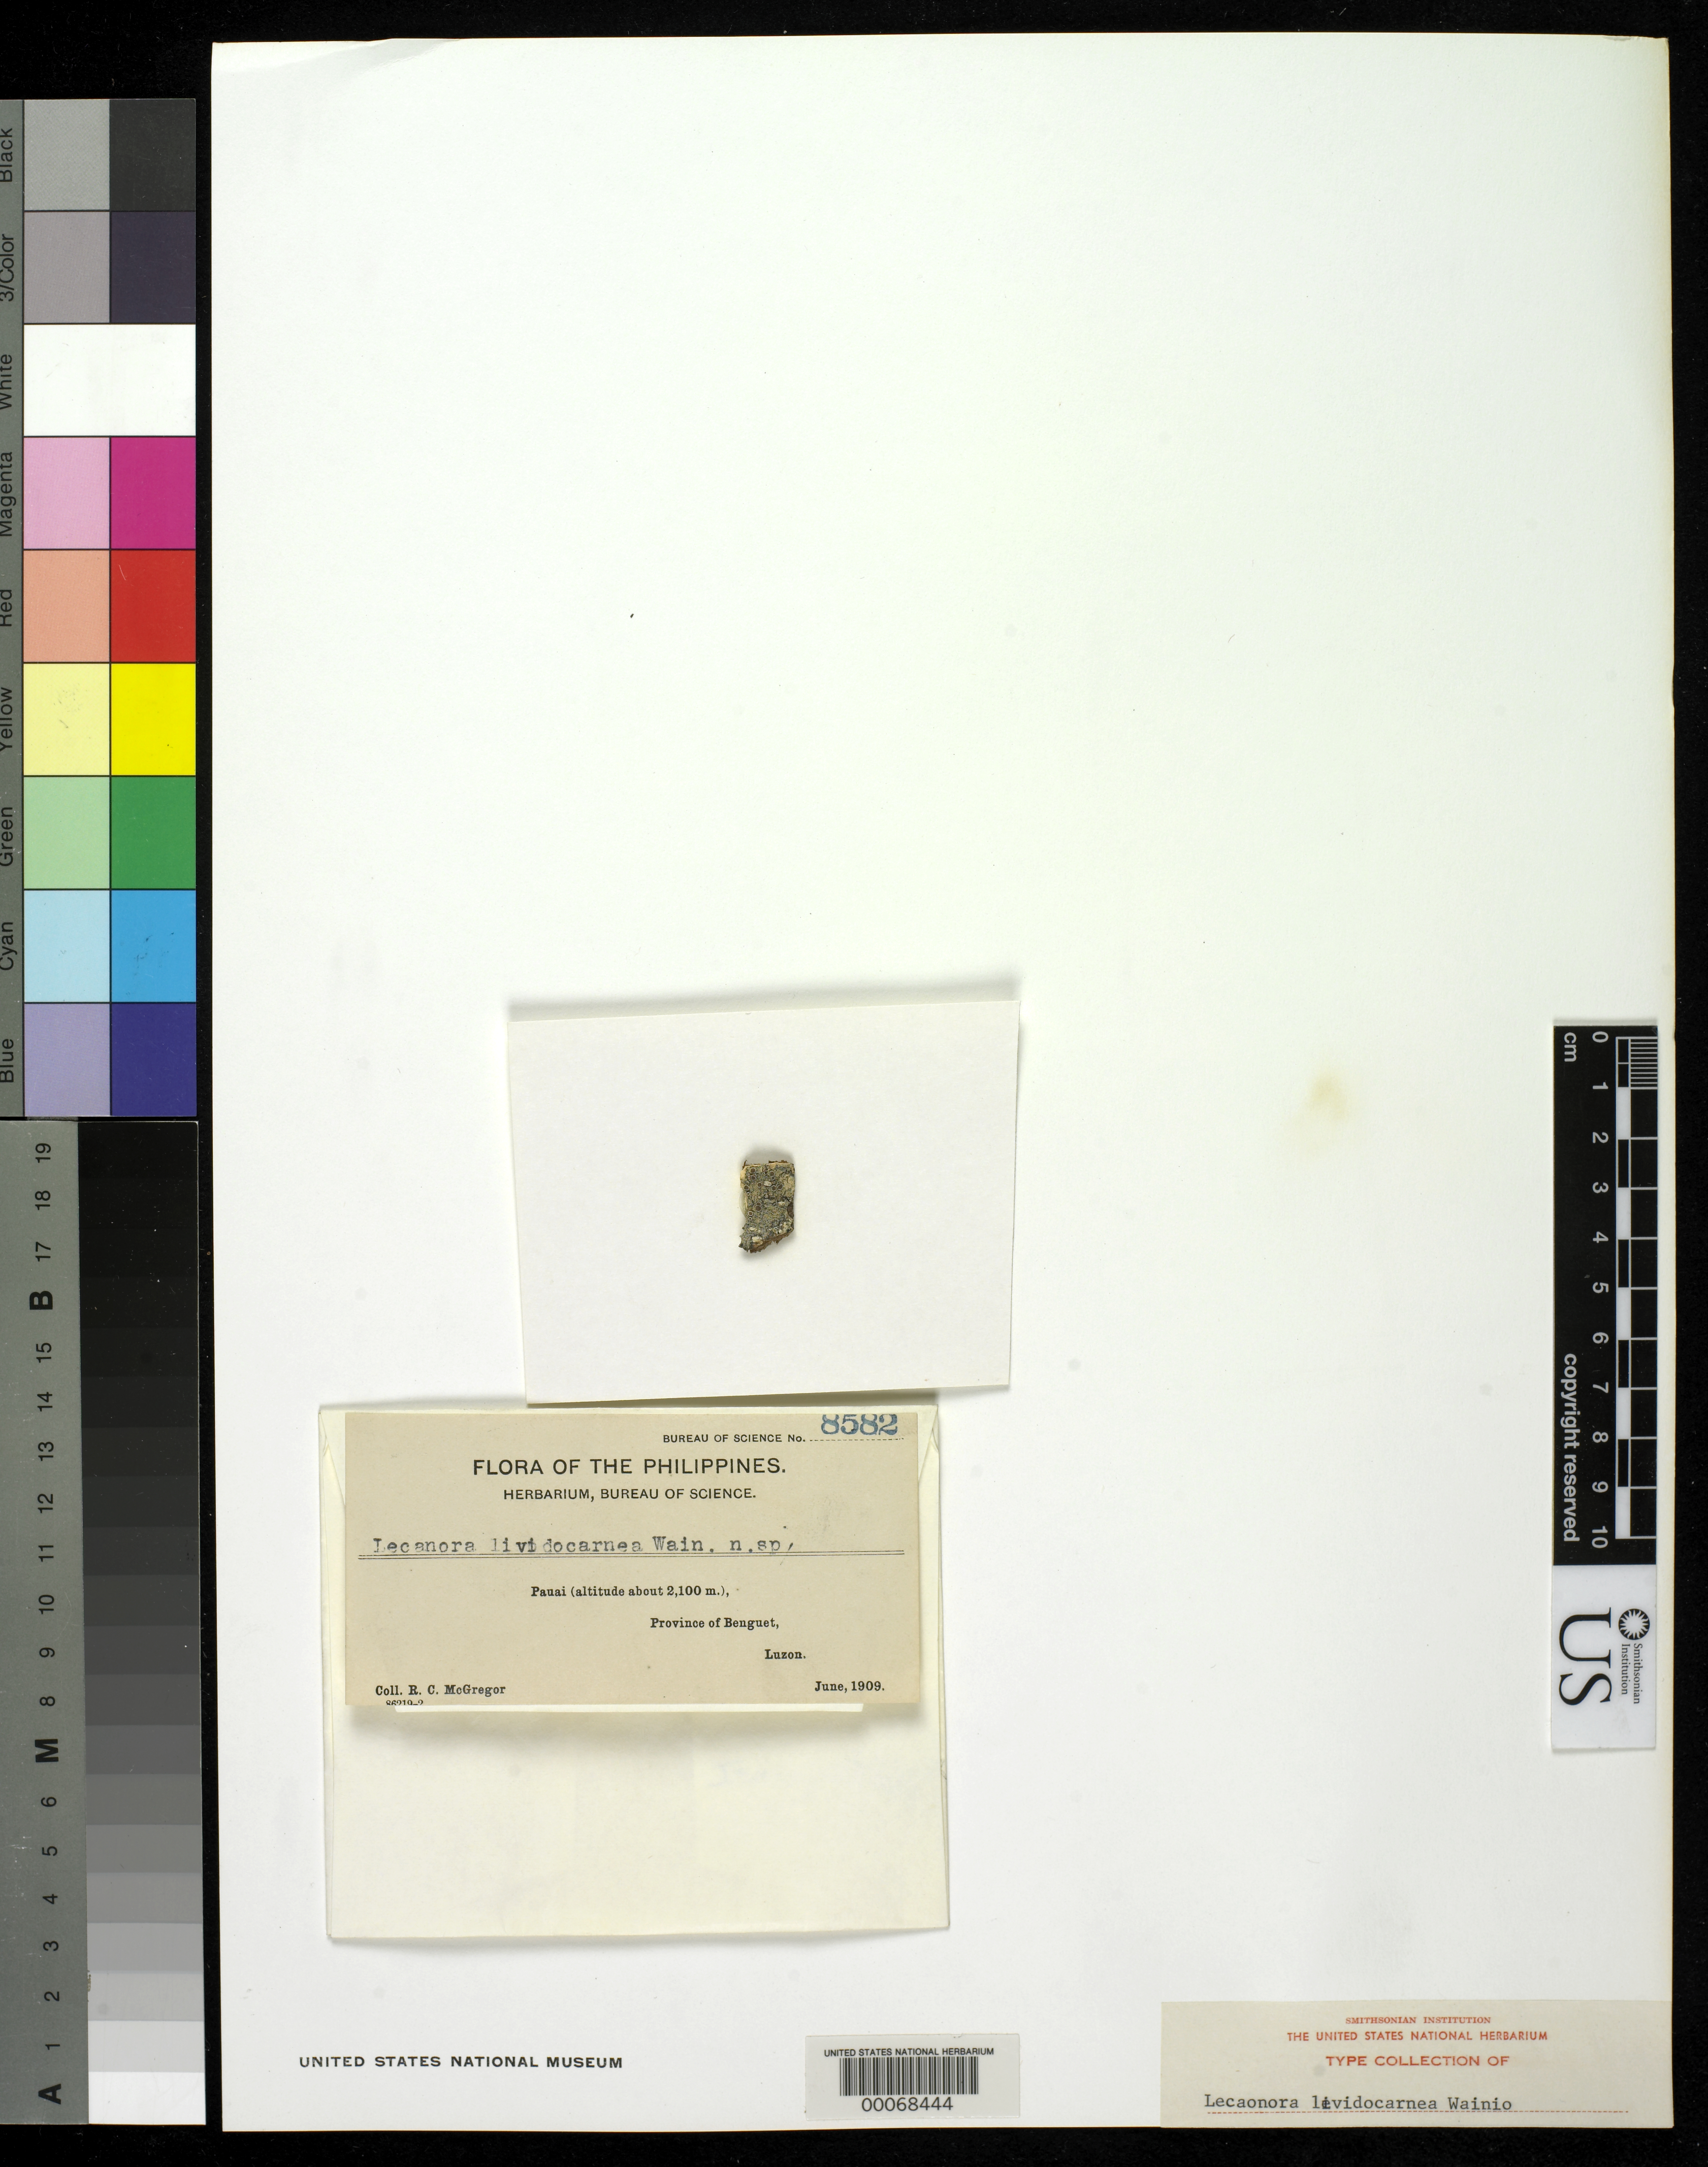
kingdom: Fungi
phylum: Ascomycota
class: Lecanoromycetes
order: Lecanorales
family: Lecanoraceae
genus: Lecanora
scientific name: Lecanora lividocarnea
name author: Vain.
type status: Isosyntype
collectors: R. C. McGregor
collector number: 8582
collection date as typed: Jun 1909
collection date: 1909-06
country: Philippines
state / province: Cordillera (Administrative Region)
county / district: Benguet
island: Luzon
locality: Pauai.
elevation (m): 2100